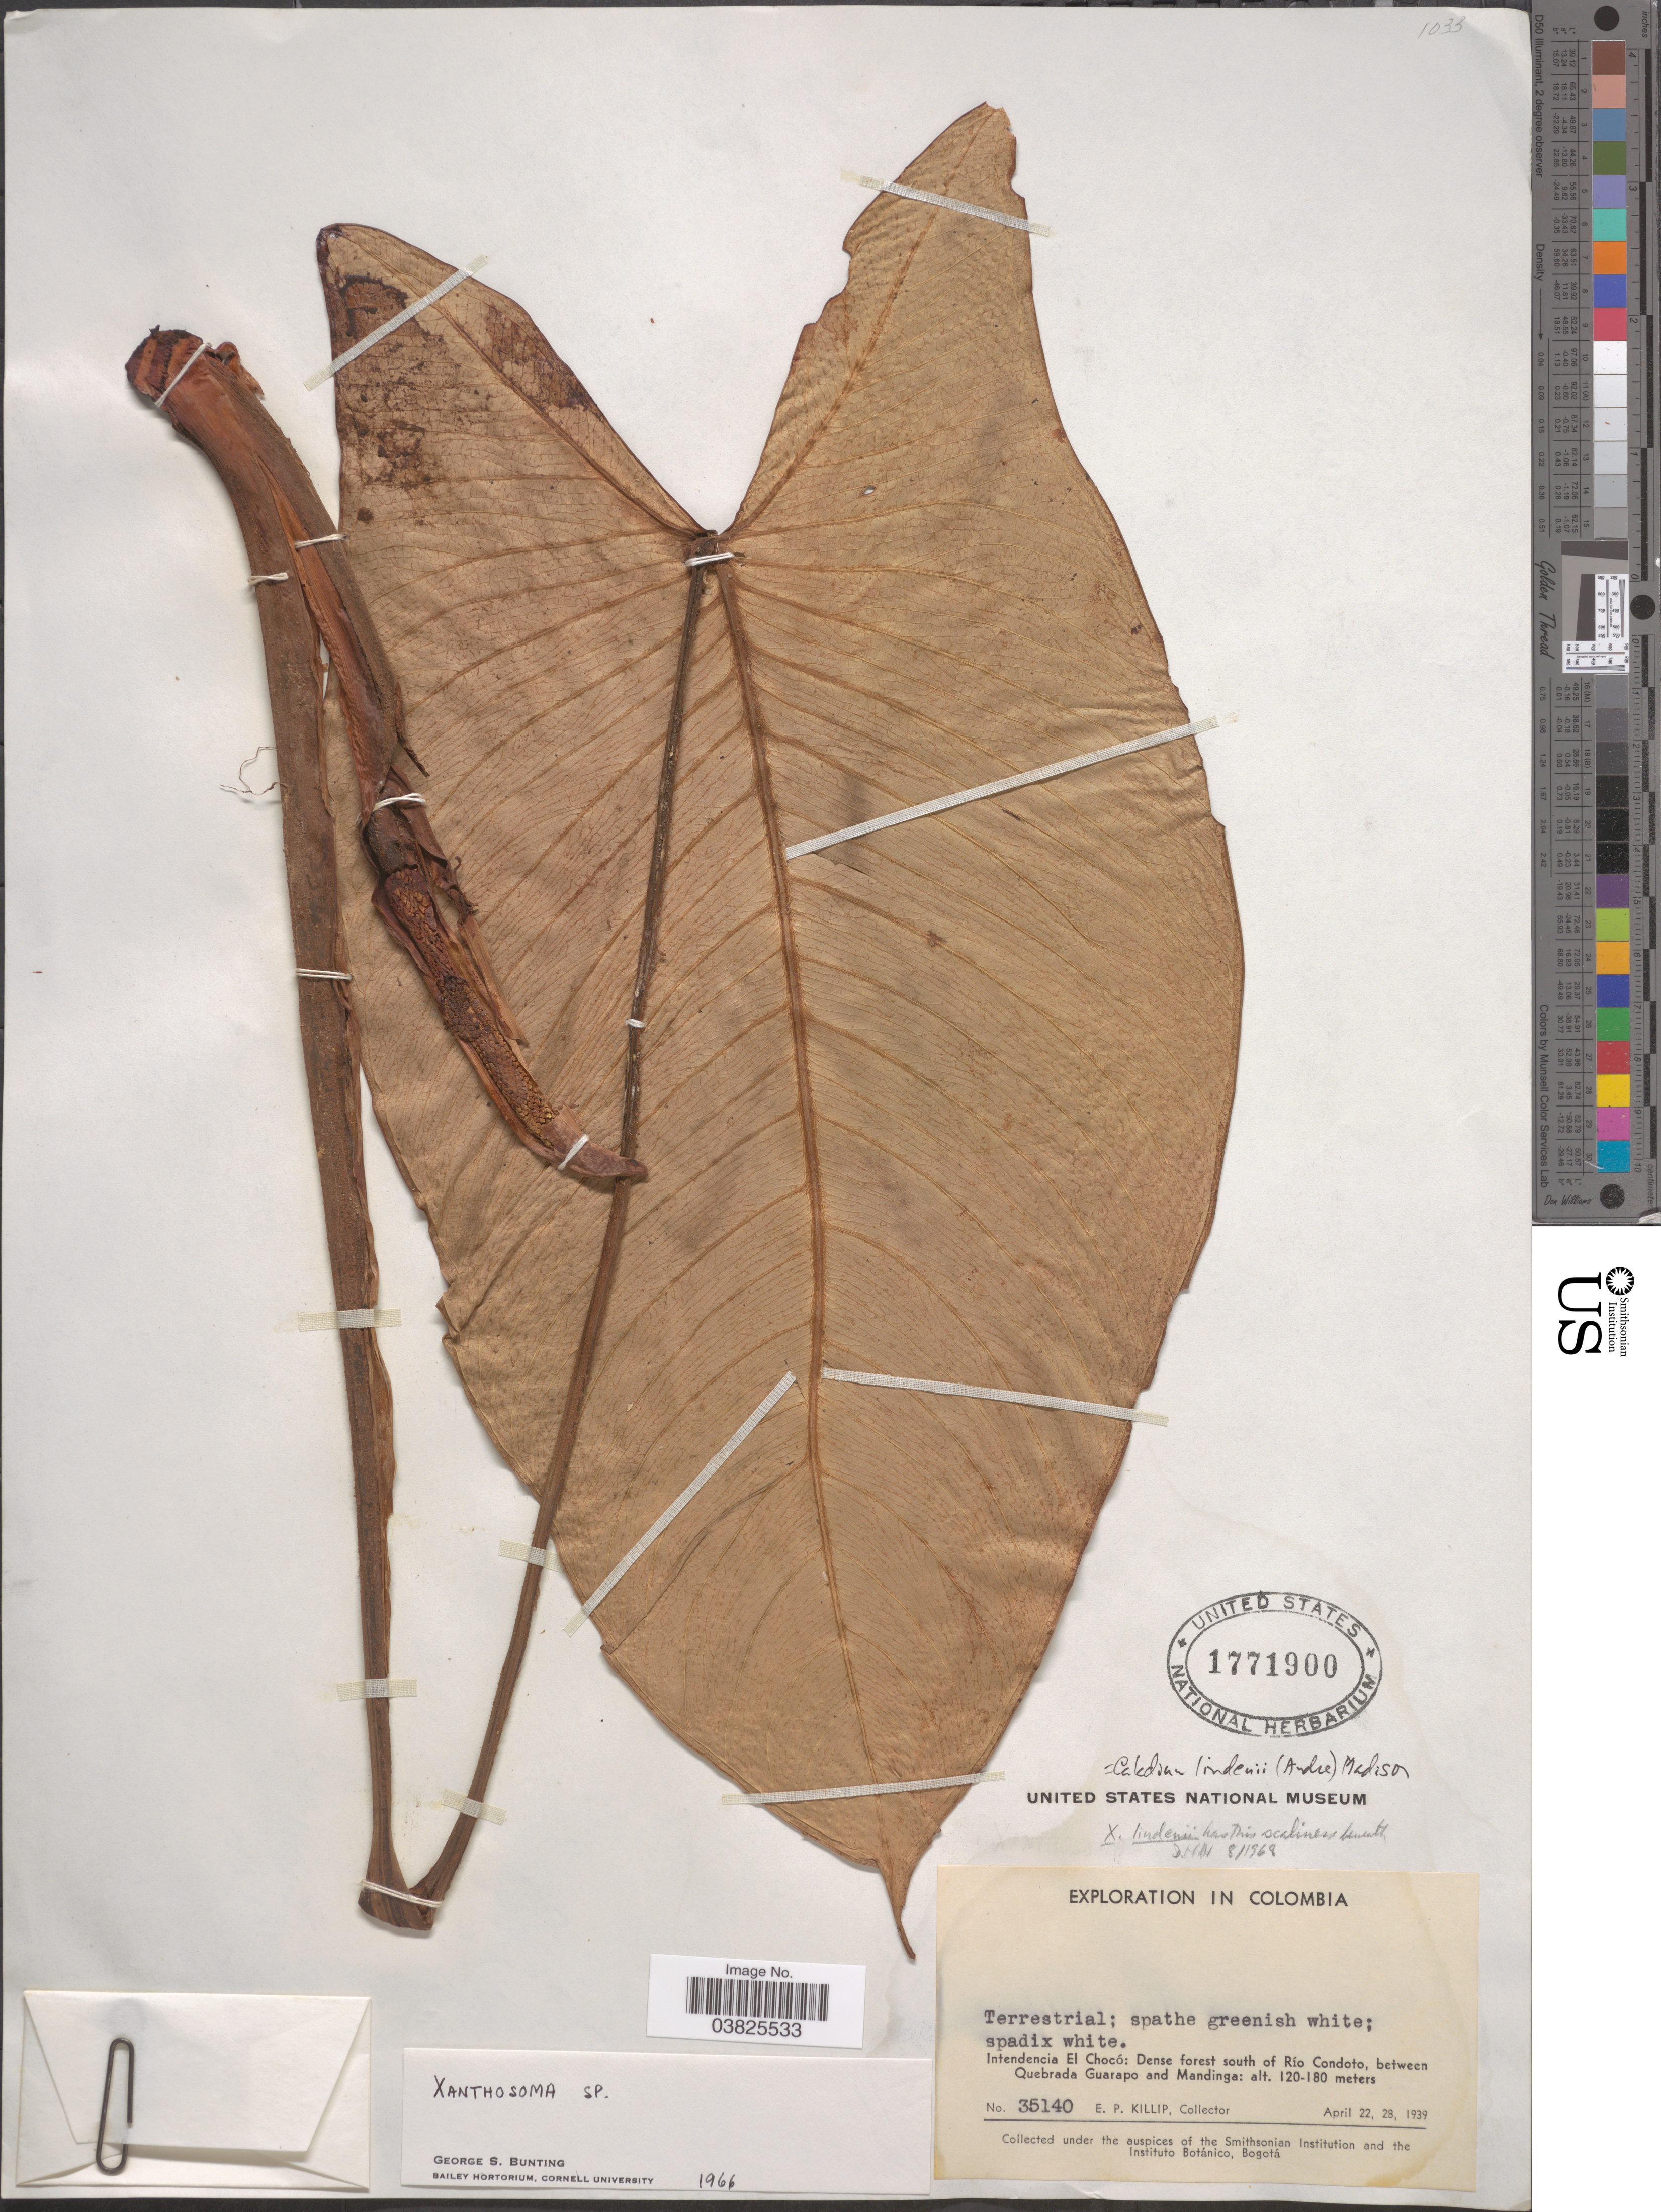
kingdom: Plantae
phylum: Tracheophyta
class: Liliopsida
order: Alismatales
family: Araceae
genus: Caladium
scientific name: Caladium lindenii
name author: (André) Madison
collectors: E. P. Killip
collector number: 35140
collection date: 1939-04-22/1939-04-28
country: Colombia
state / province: Chocó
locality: Intendencia El Chocó: Dense forest south of Río Condoto, between Quebrada Guarapo and Mandinga.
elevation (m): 120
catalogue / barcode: US 1771900